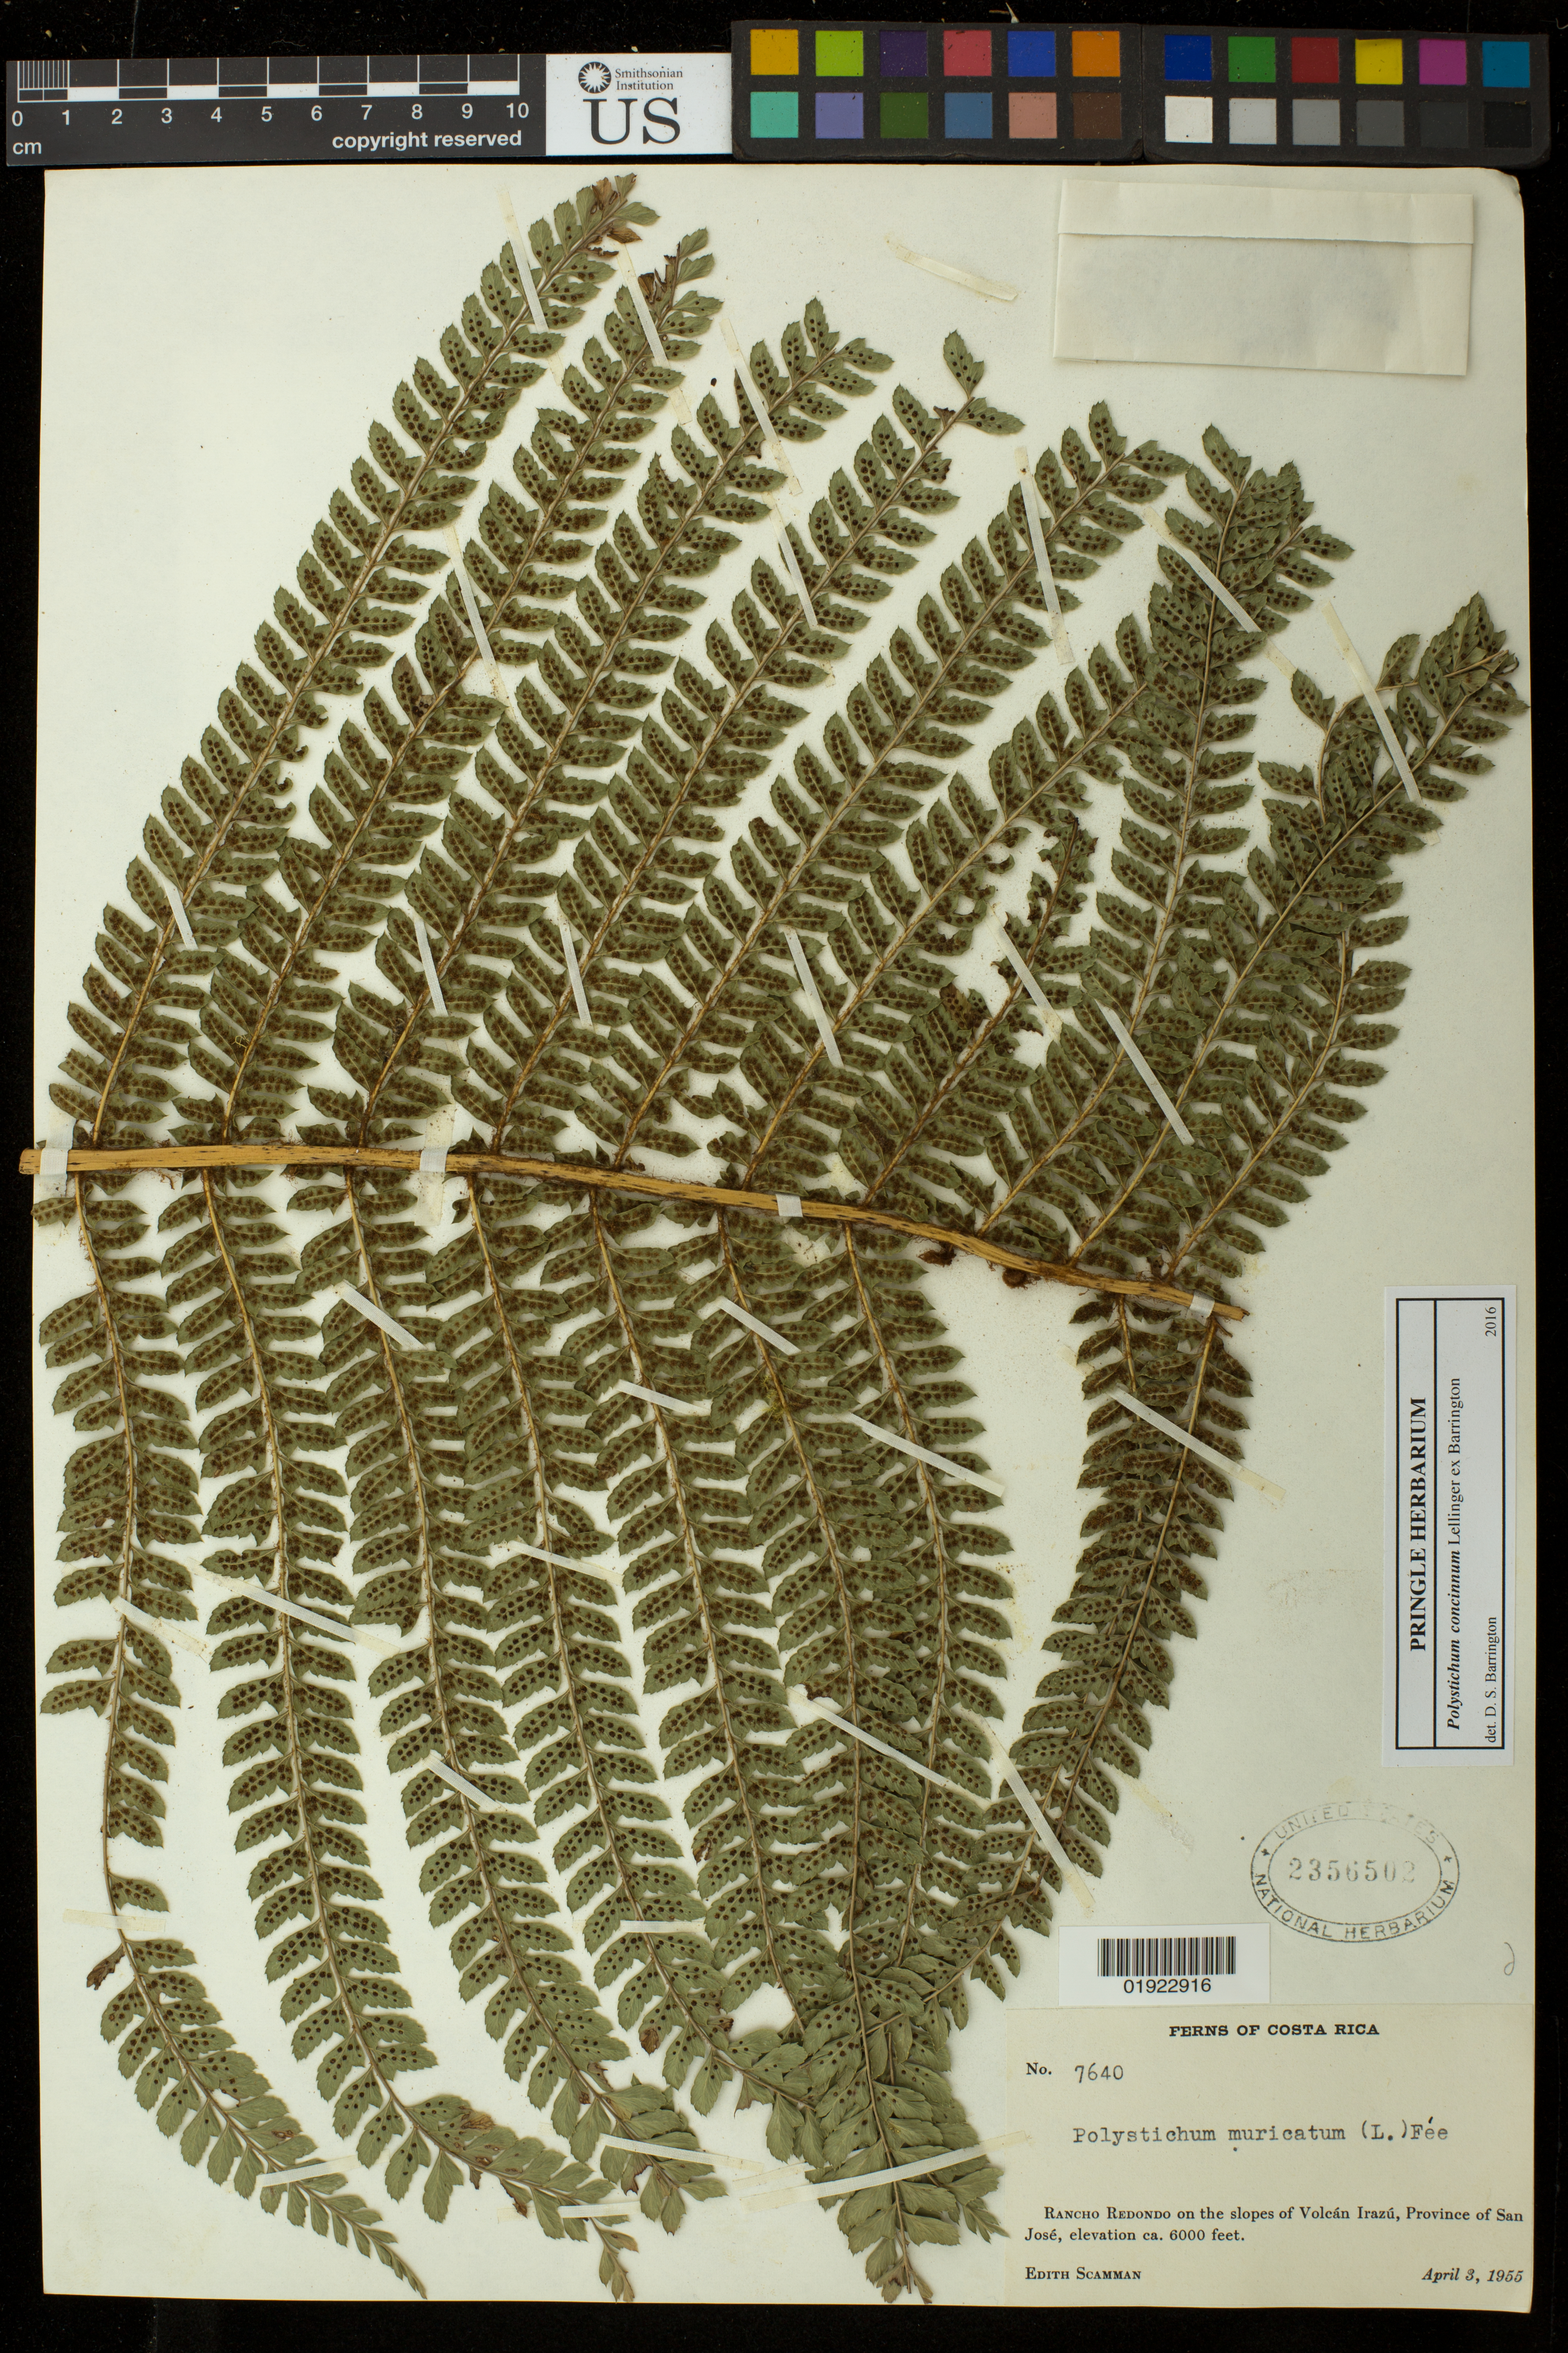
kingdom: Plantae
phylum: Tracheophyta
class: Polypodiopsida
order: Polypodiales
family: Dryopteridaceae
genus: Polystichum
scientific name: Polystichum concinnum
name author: Lellinger ex Barrington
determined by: Barrington, D. S., Curator (VT), University of Vermont (UNITED STATES)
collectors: E. Scamman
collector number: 7640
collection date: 1955-04-03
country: Costa Rica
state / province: San José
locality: Rancho Redondo on the slopes of Vulcan Irazu.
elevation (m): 1829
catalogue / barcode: US 2356502